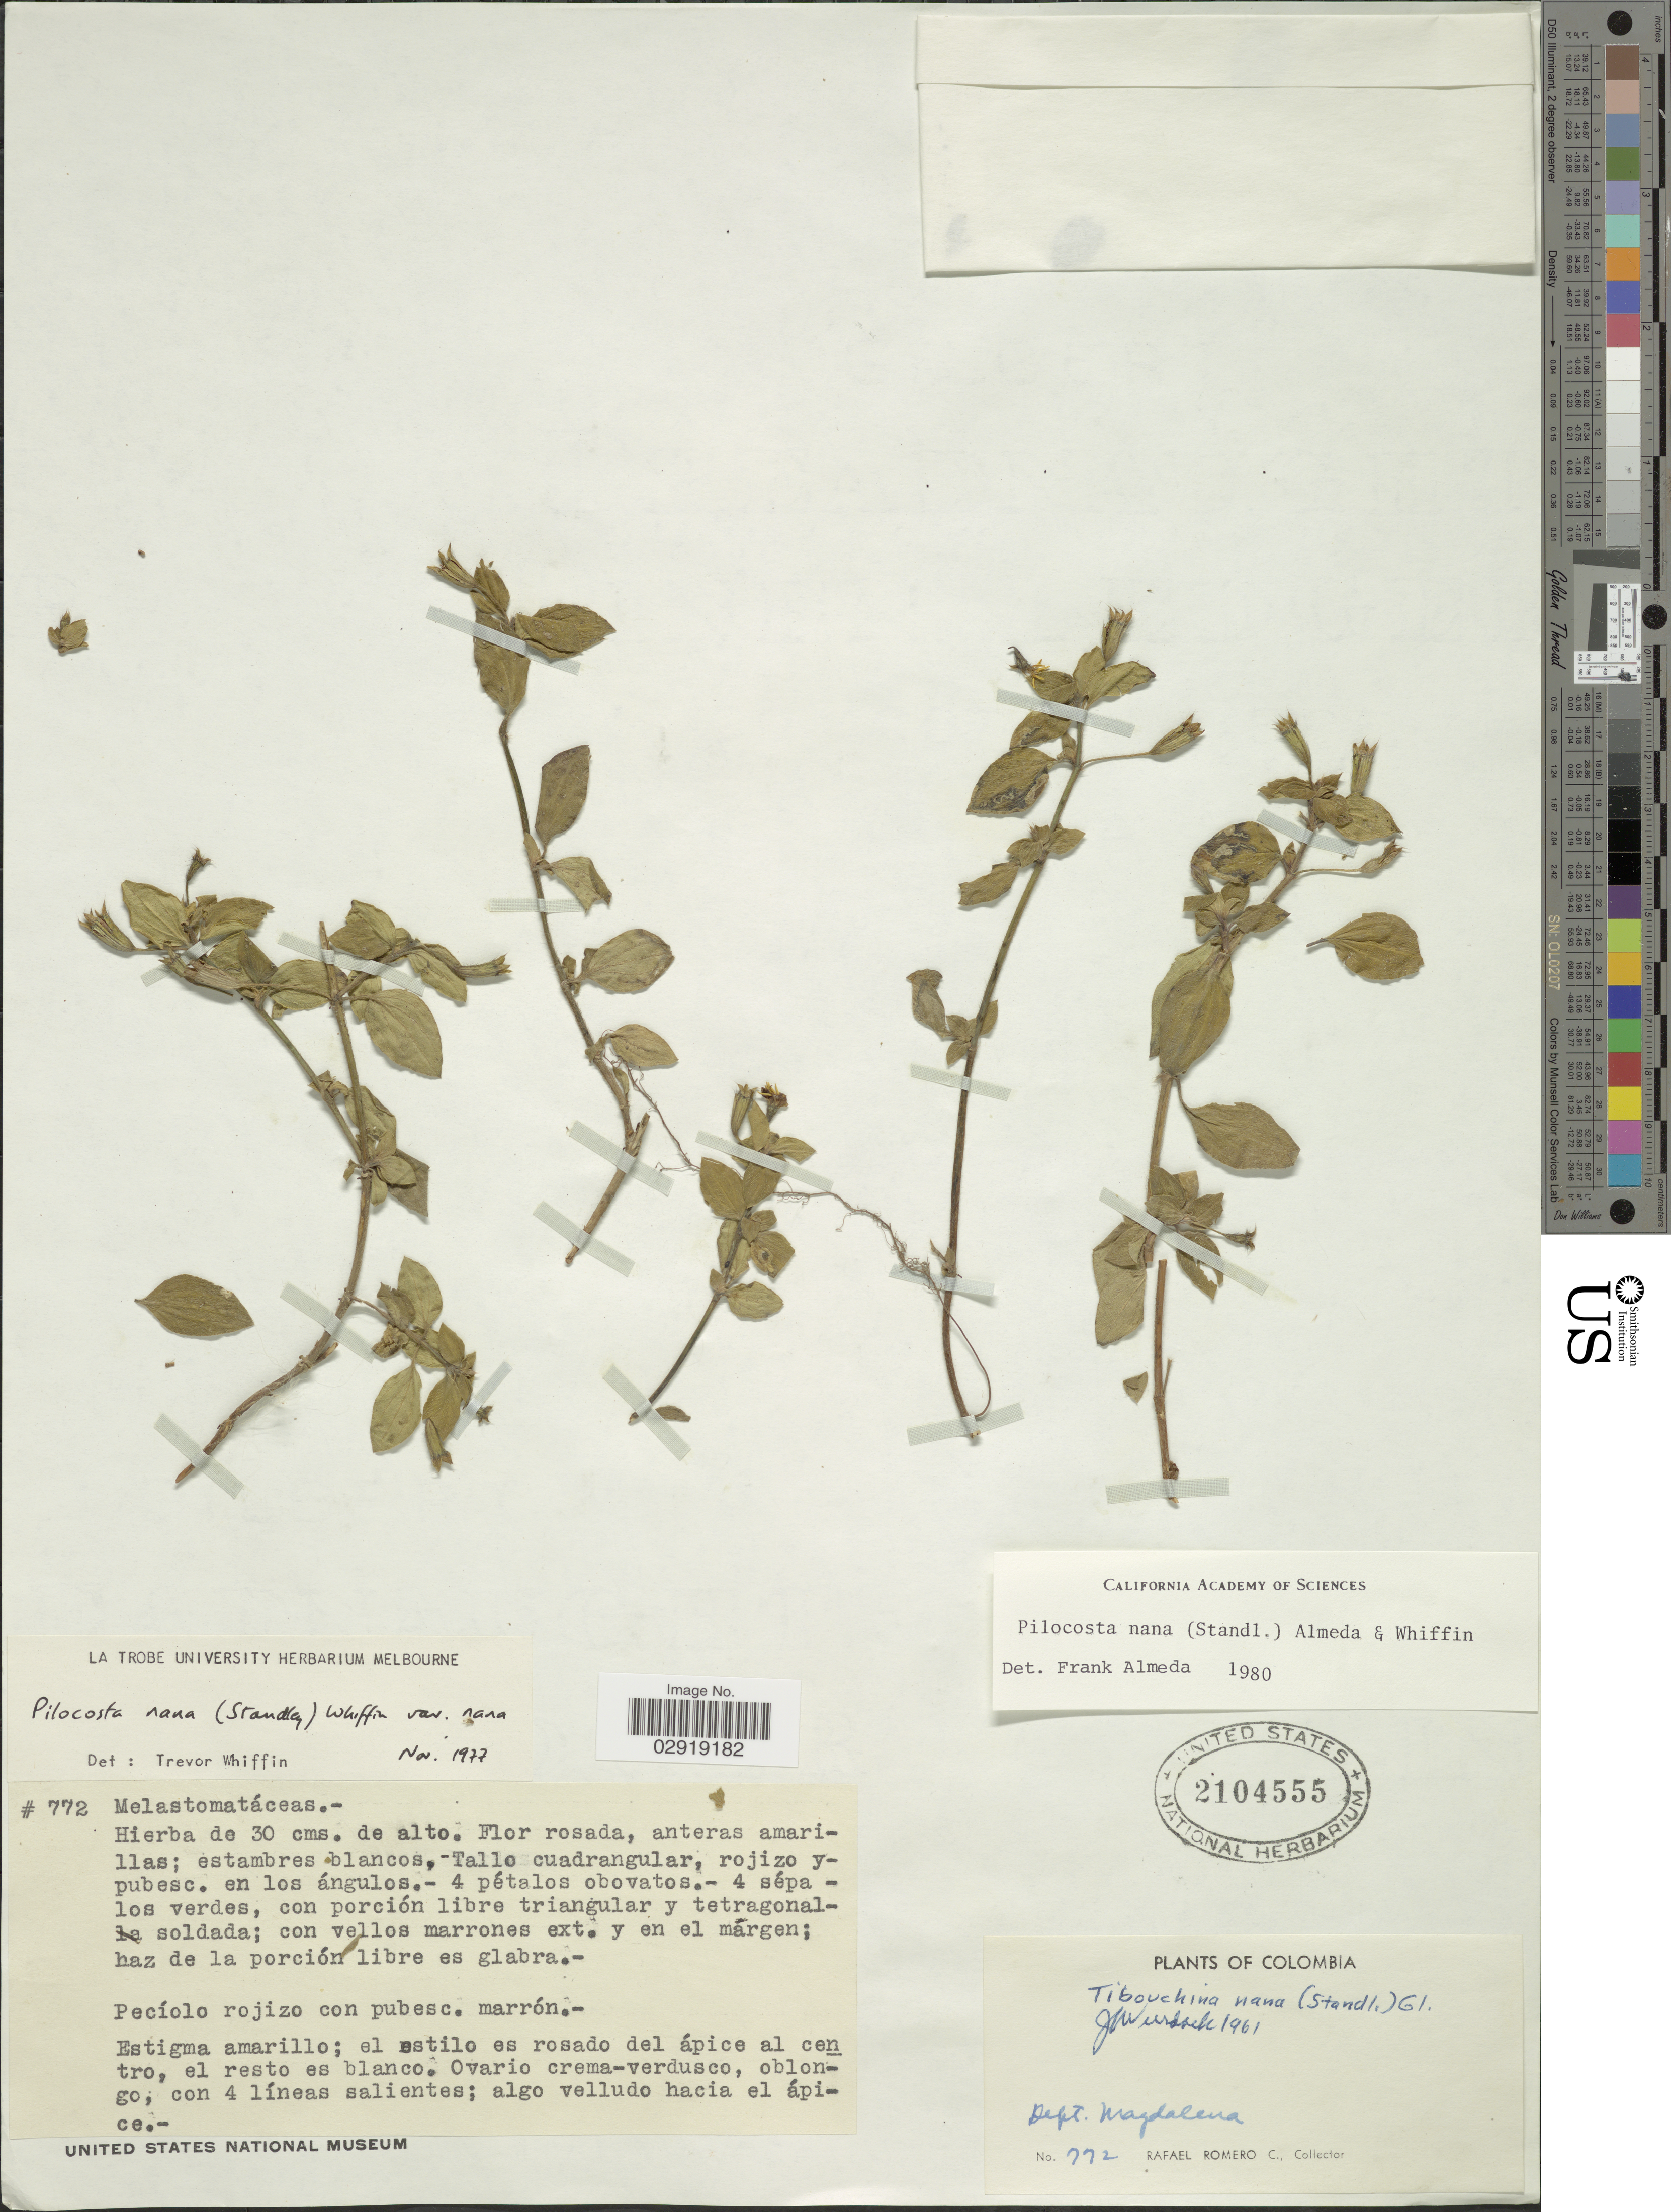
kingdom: Plantae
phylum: Tracheophyta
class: Magnoliopsida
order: Myrtales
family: Melastomataceae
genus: Pilocosta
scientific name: Pilocosta nana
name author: (Standl.) Almeda &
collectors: R. Romero Castañeda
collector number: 772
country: Colombia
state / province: Magdalena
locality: Dept. Magdalena.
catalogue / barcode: US 2104555